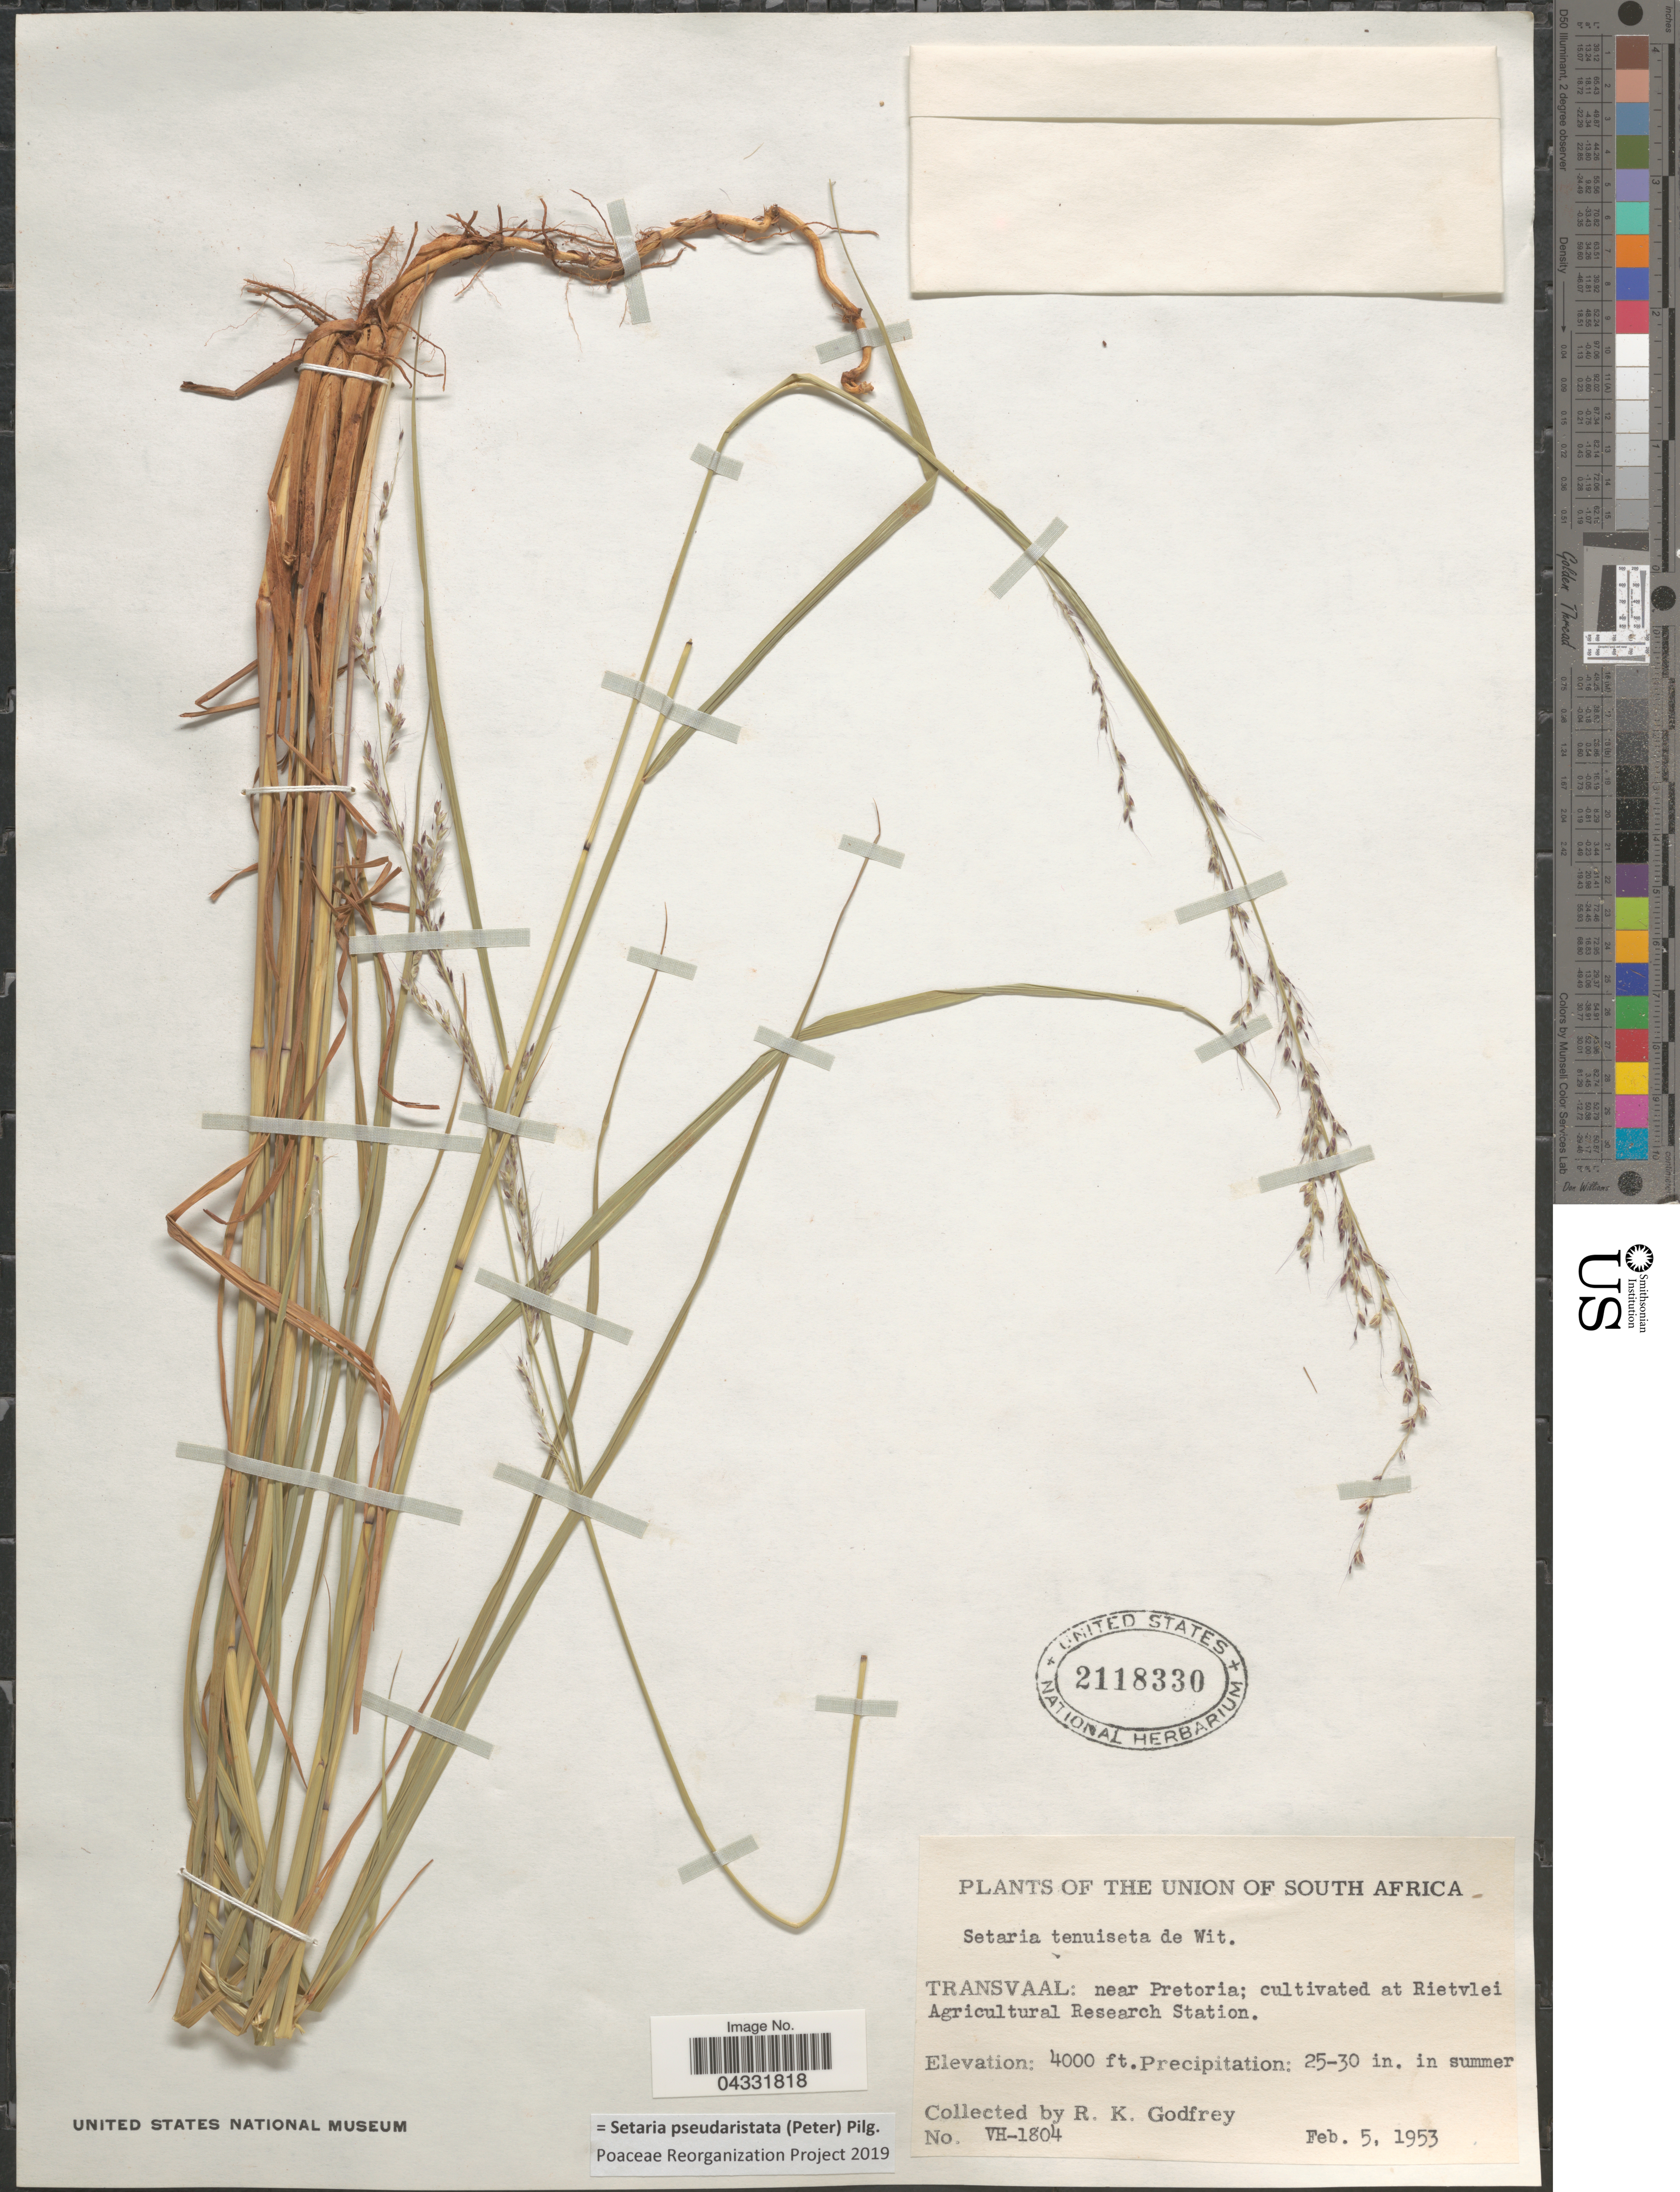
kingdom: Plantae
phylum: Tracheophyta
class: Liliopsida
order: Poales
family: Poaceae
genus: Setaria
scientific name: Setaria pseudaristata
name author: (Peter) Pilg.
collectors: R. K. Godfrey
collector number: VH-1804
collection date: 1953-02-05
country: South Africa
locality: At Rietvlei Agricultural Research Station.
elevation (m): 1219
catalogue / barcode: US 2118330